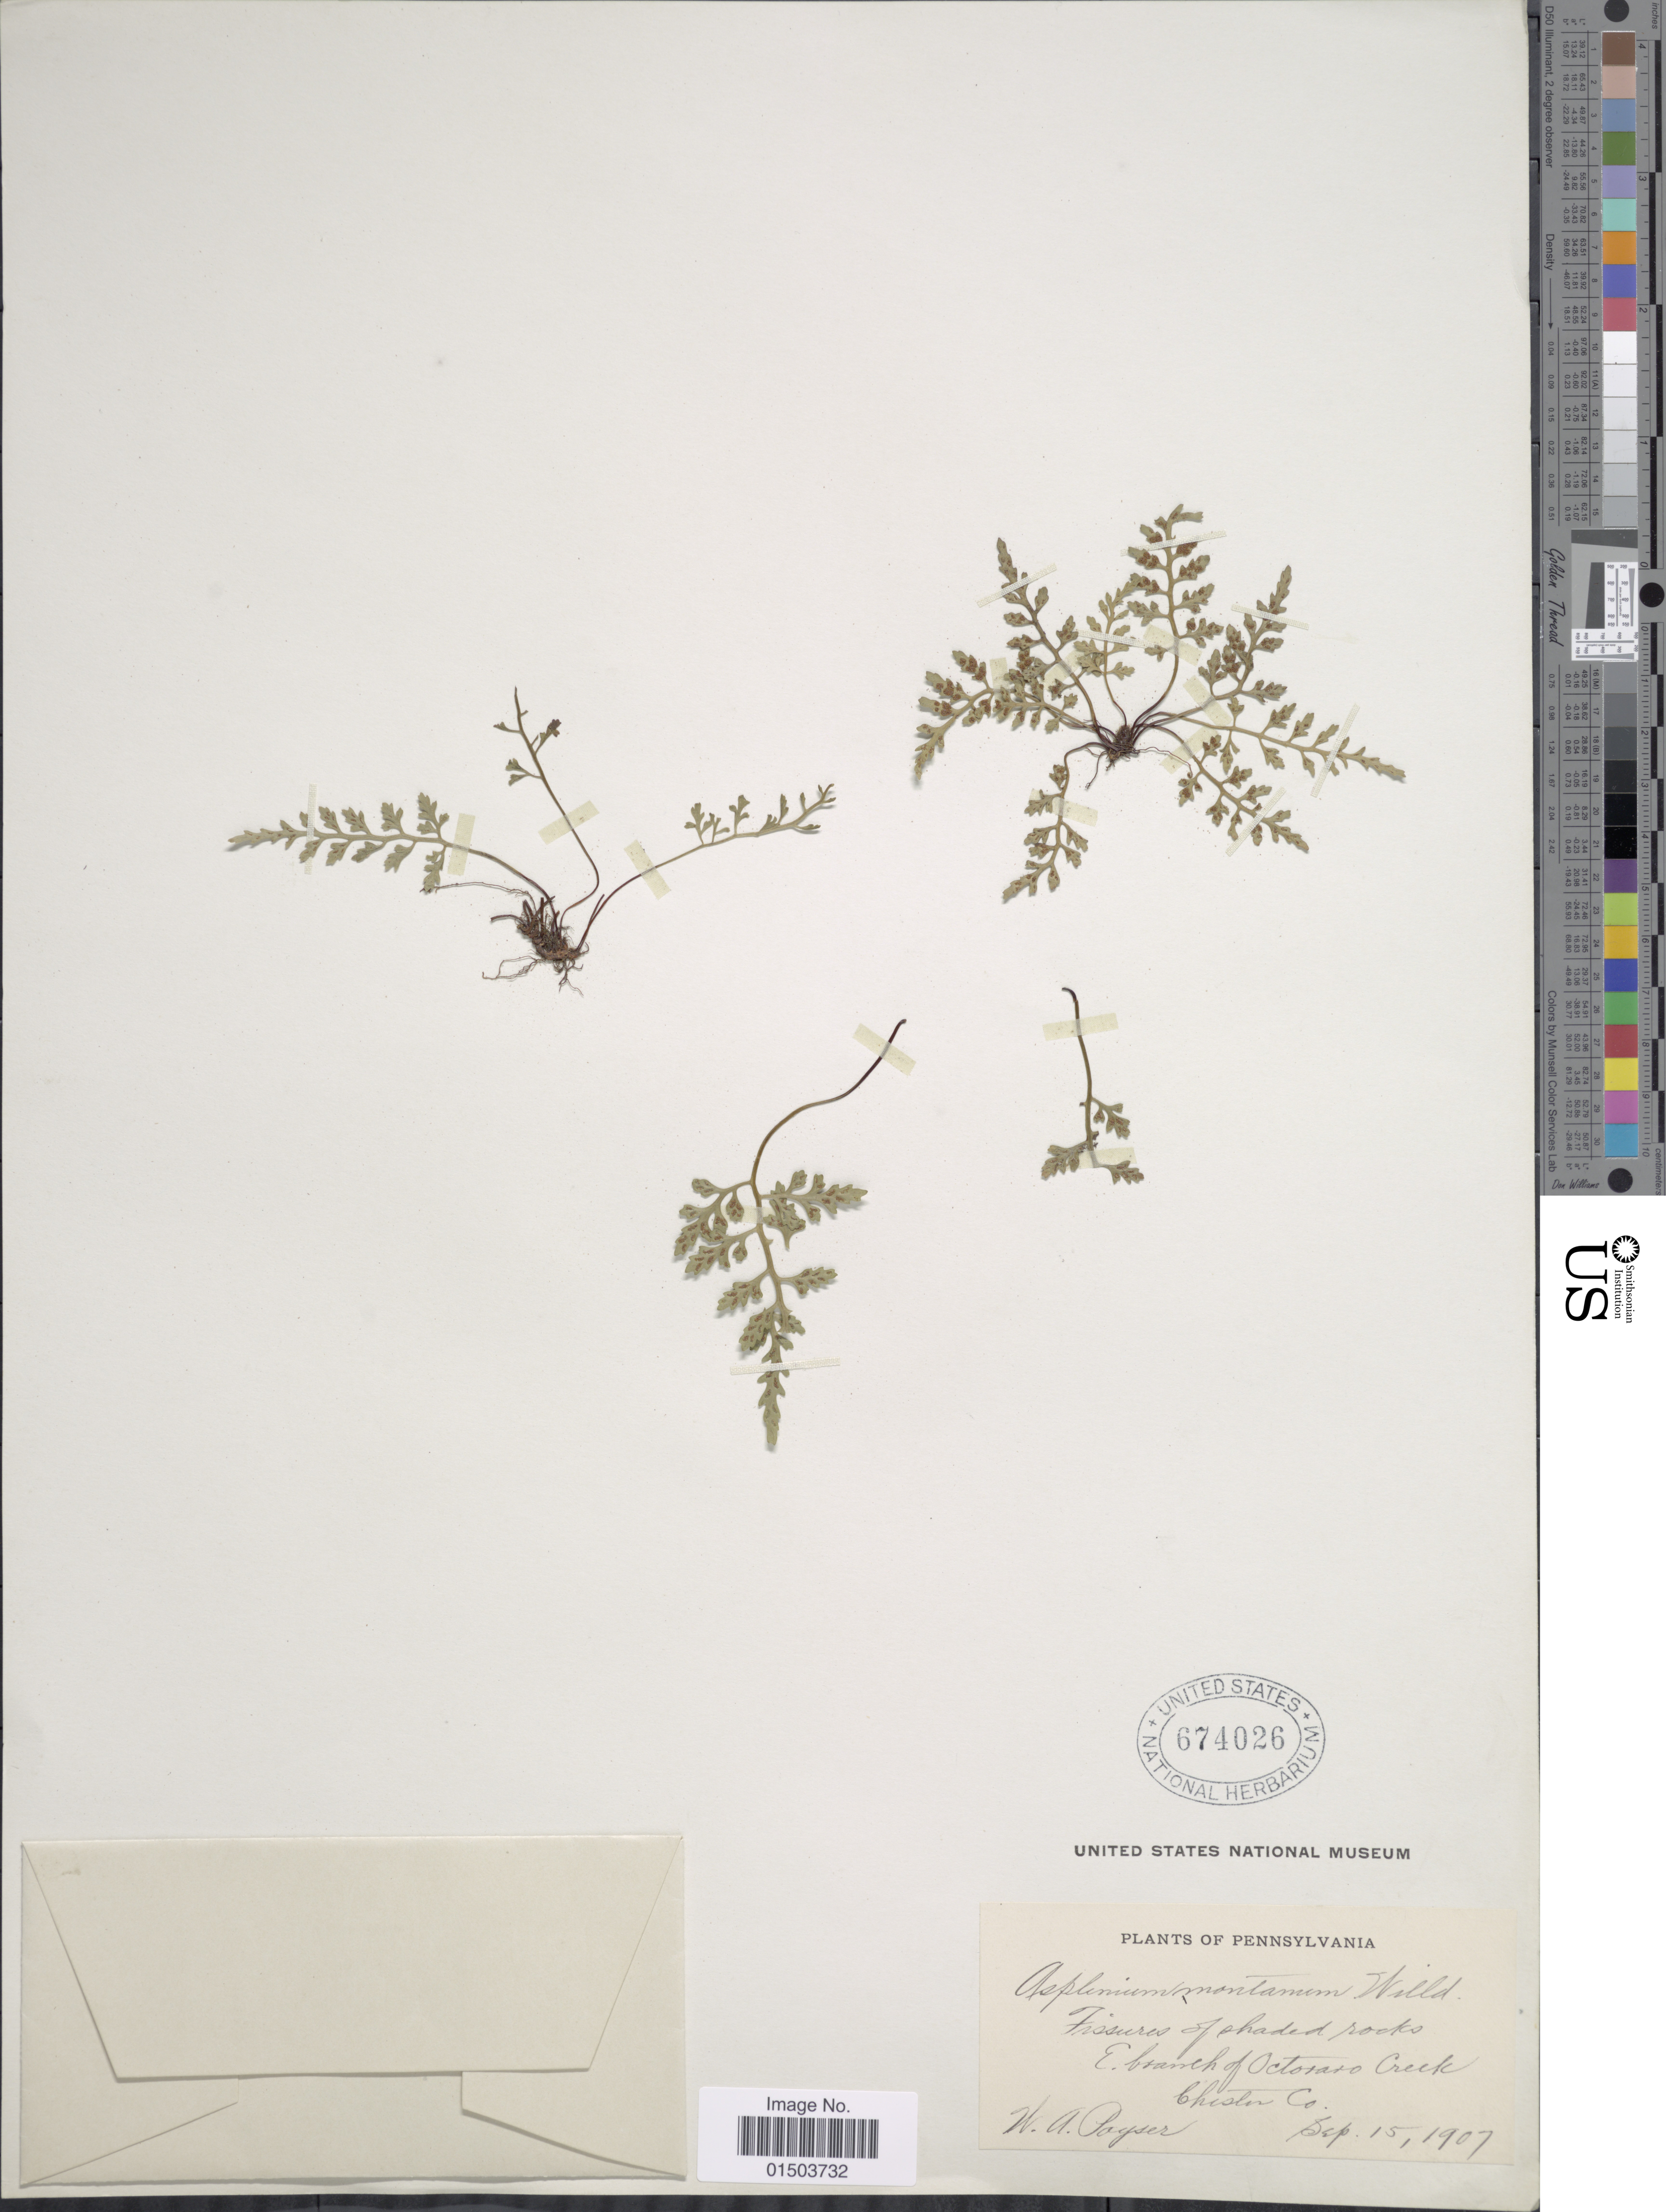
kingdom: Plantae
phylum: Tracheophyta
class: Polypodiopsida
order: Polypodiales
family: Aspleniaceae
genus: Asplenium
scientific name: Asplenium montanum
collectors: W. Poyser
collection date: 1907-09-15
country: United States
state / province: Pennsylvania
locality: Frissures of shaded rocks E. branch of Octoraro Creek, Chester Co.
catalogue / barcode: US 674026